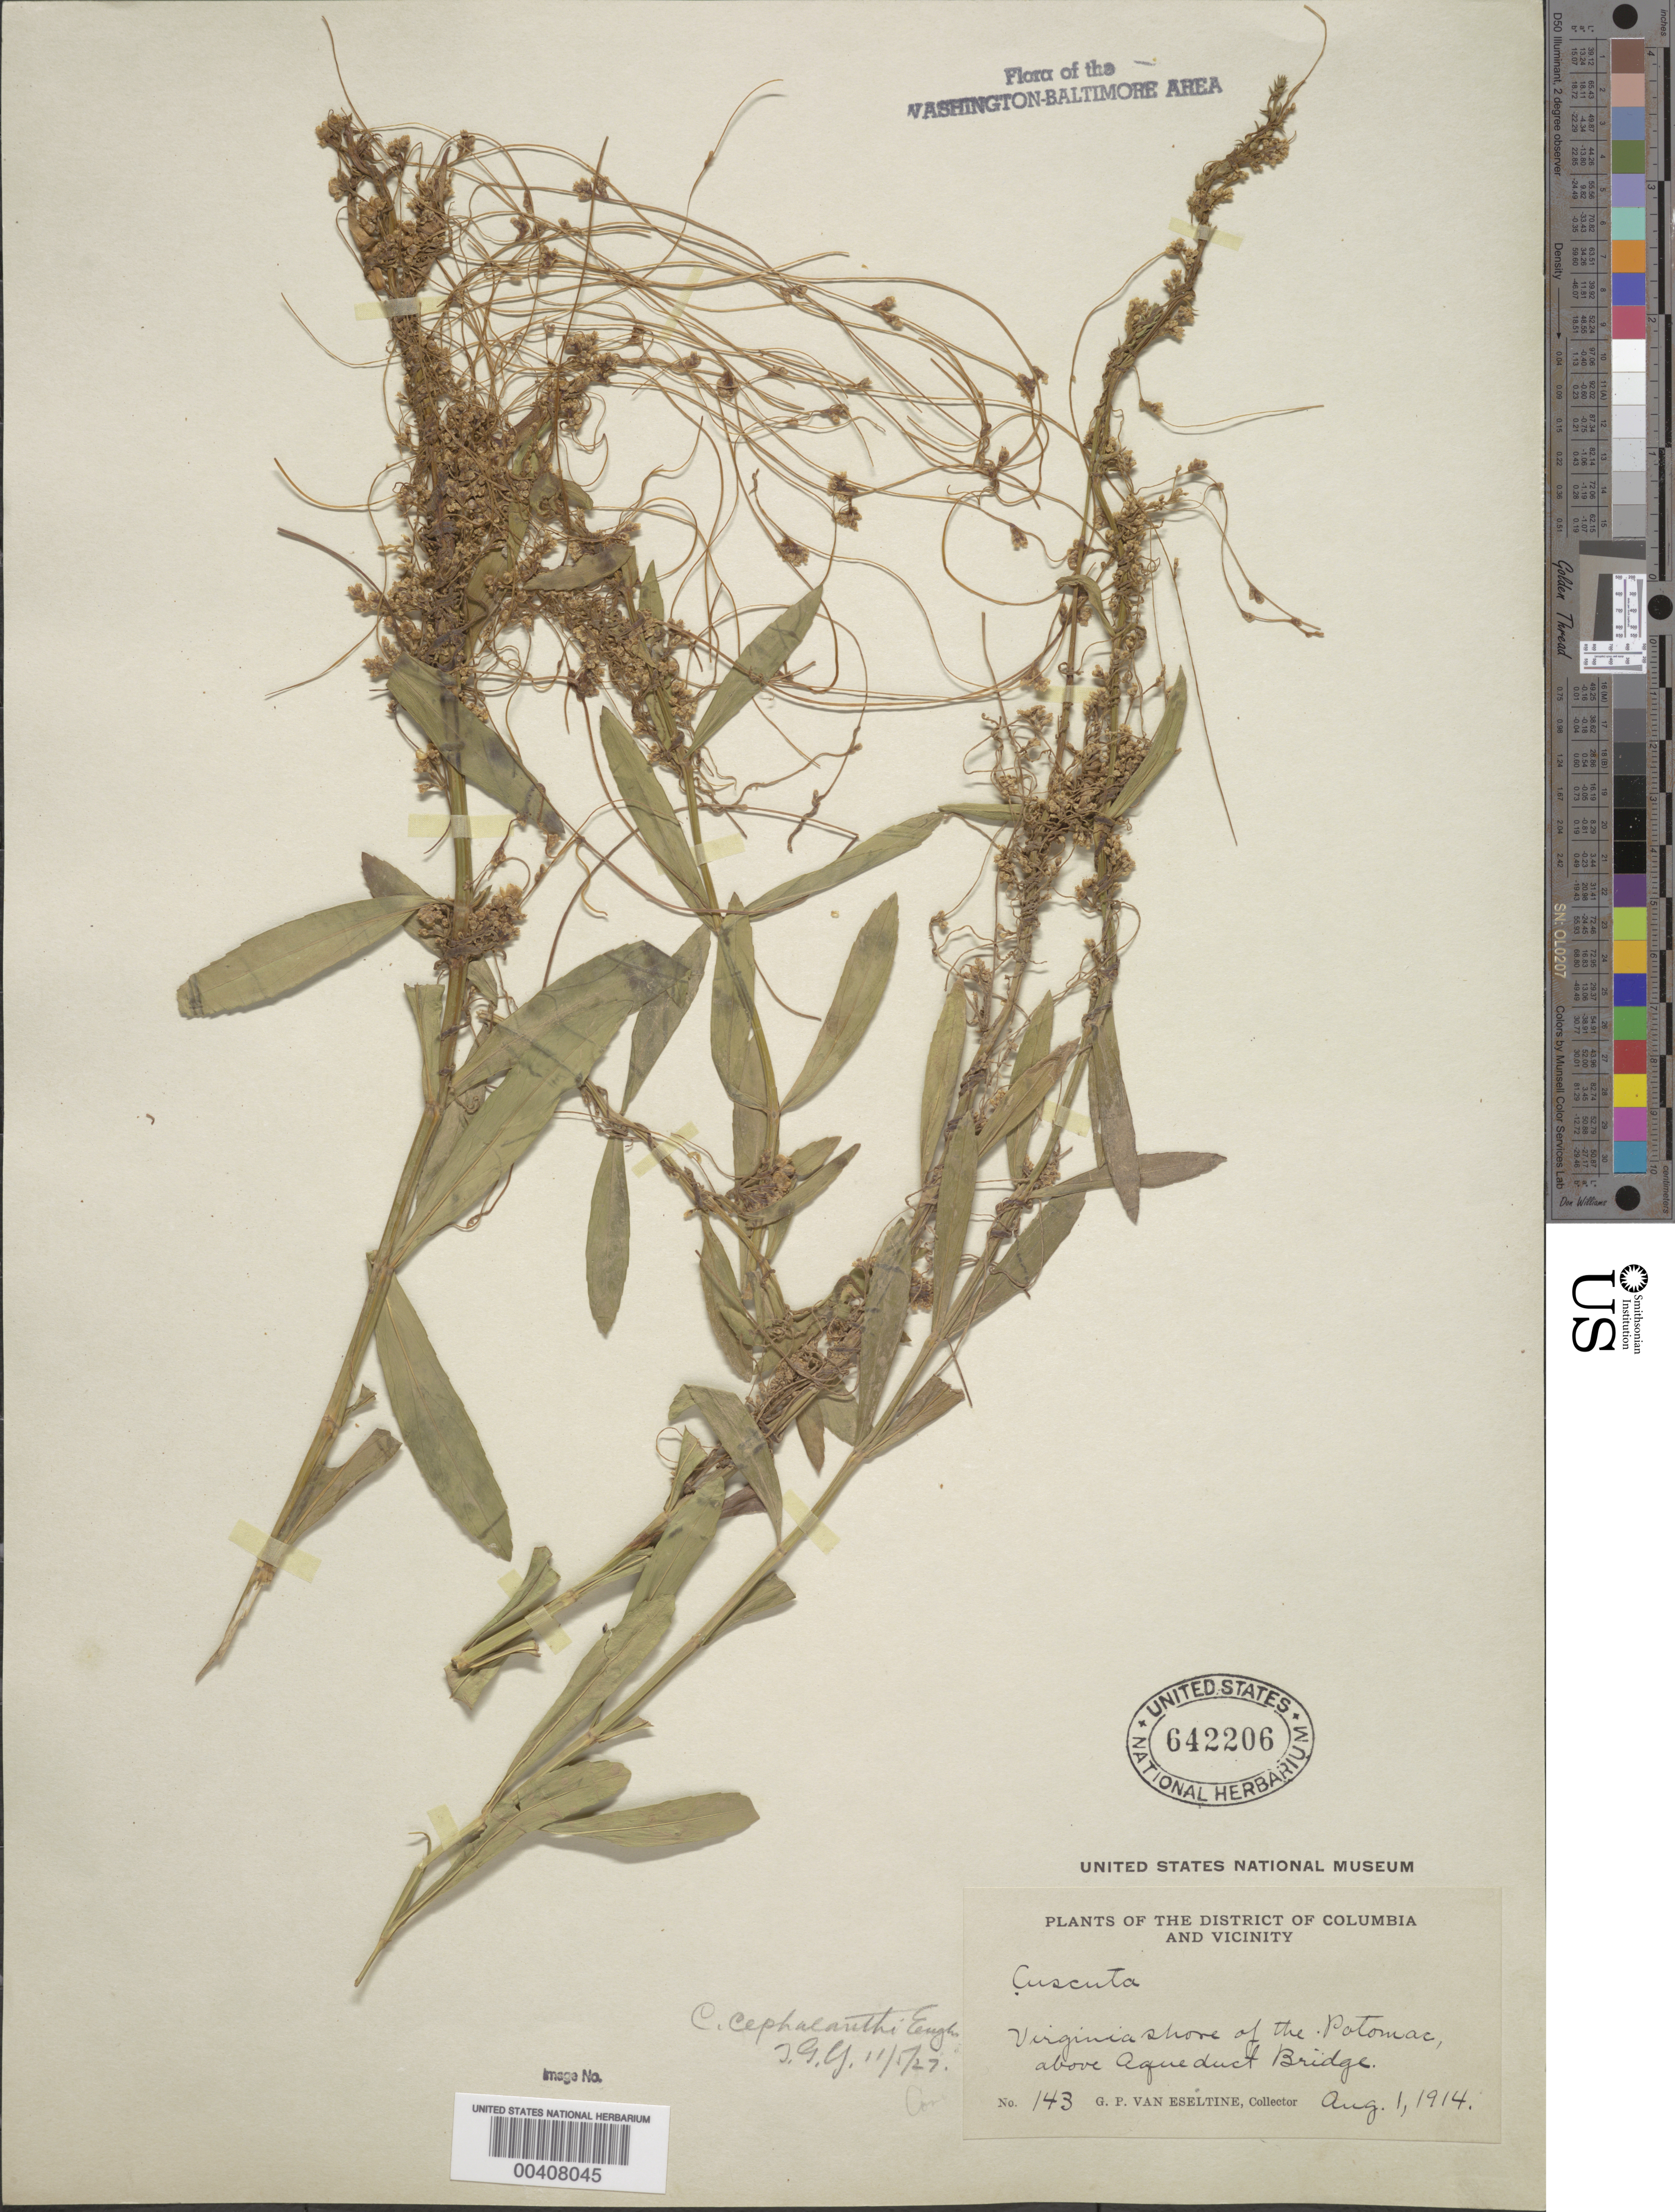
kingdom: Plantae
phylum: Tracheophyta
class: Magnoliopsida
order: Solanales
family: Convolvulaceae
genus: Cuscuta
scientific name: Cuscuta cephalanthi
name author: Engelm.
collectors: G. P. Van Eseltine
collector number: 143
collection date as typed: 01 Aug 1914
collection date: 1914-08-01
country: United States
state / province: Virginia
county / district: Fairfax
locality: Virginia shore of the Potomac, above Aqueduct Bridge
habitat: Shore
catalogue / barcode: US 642206